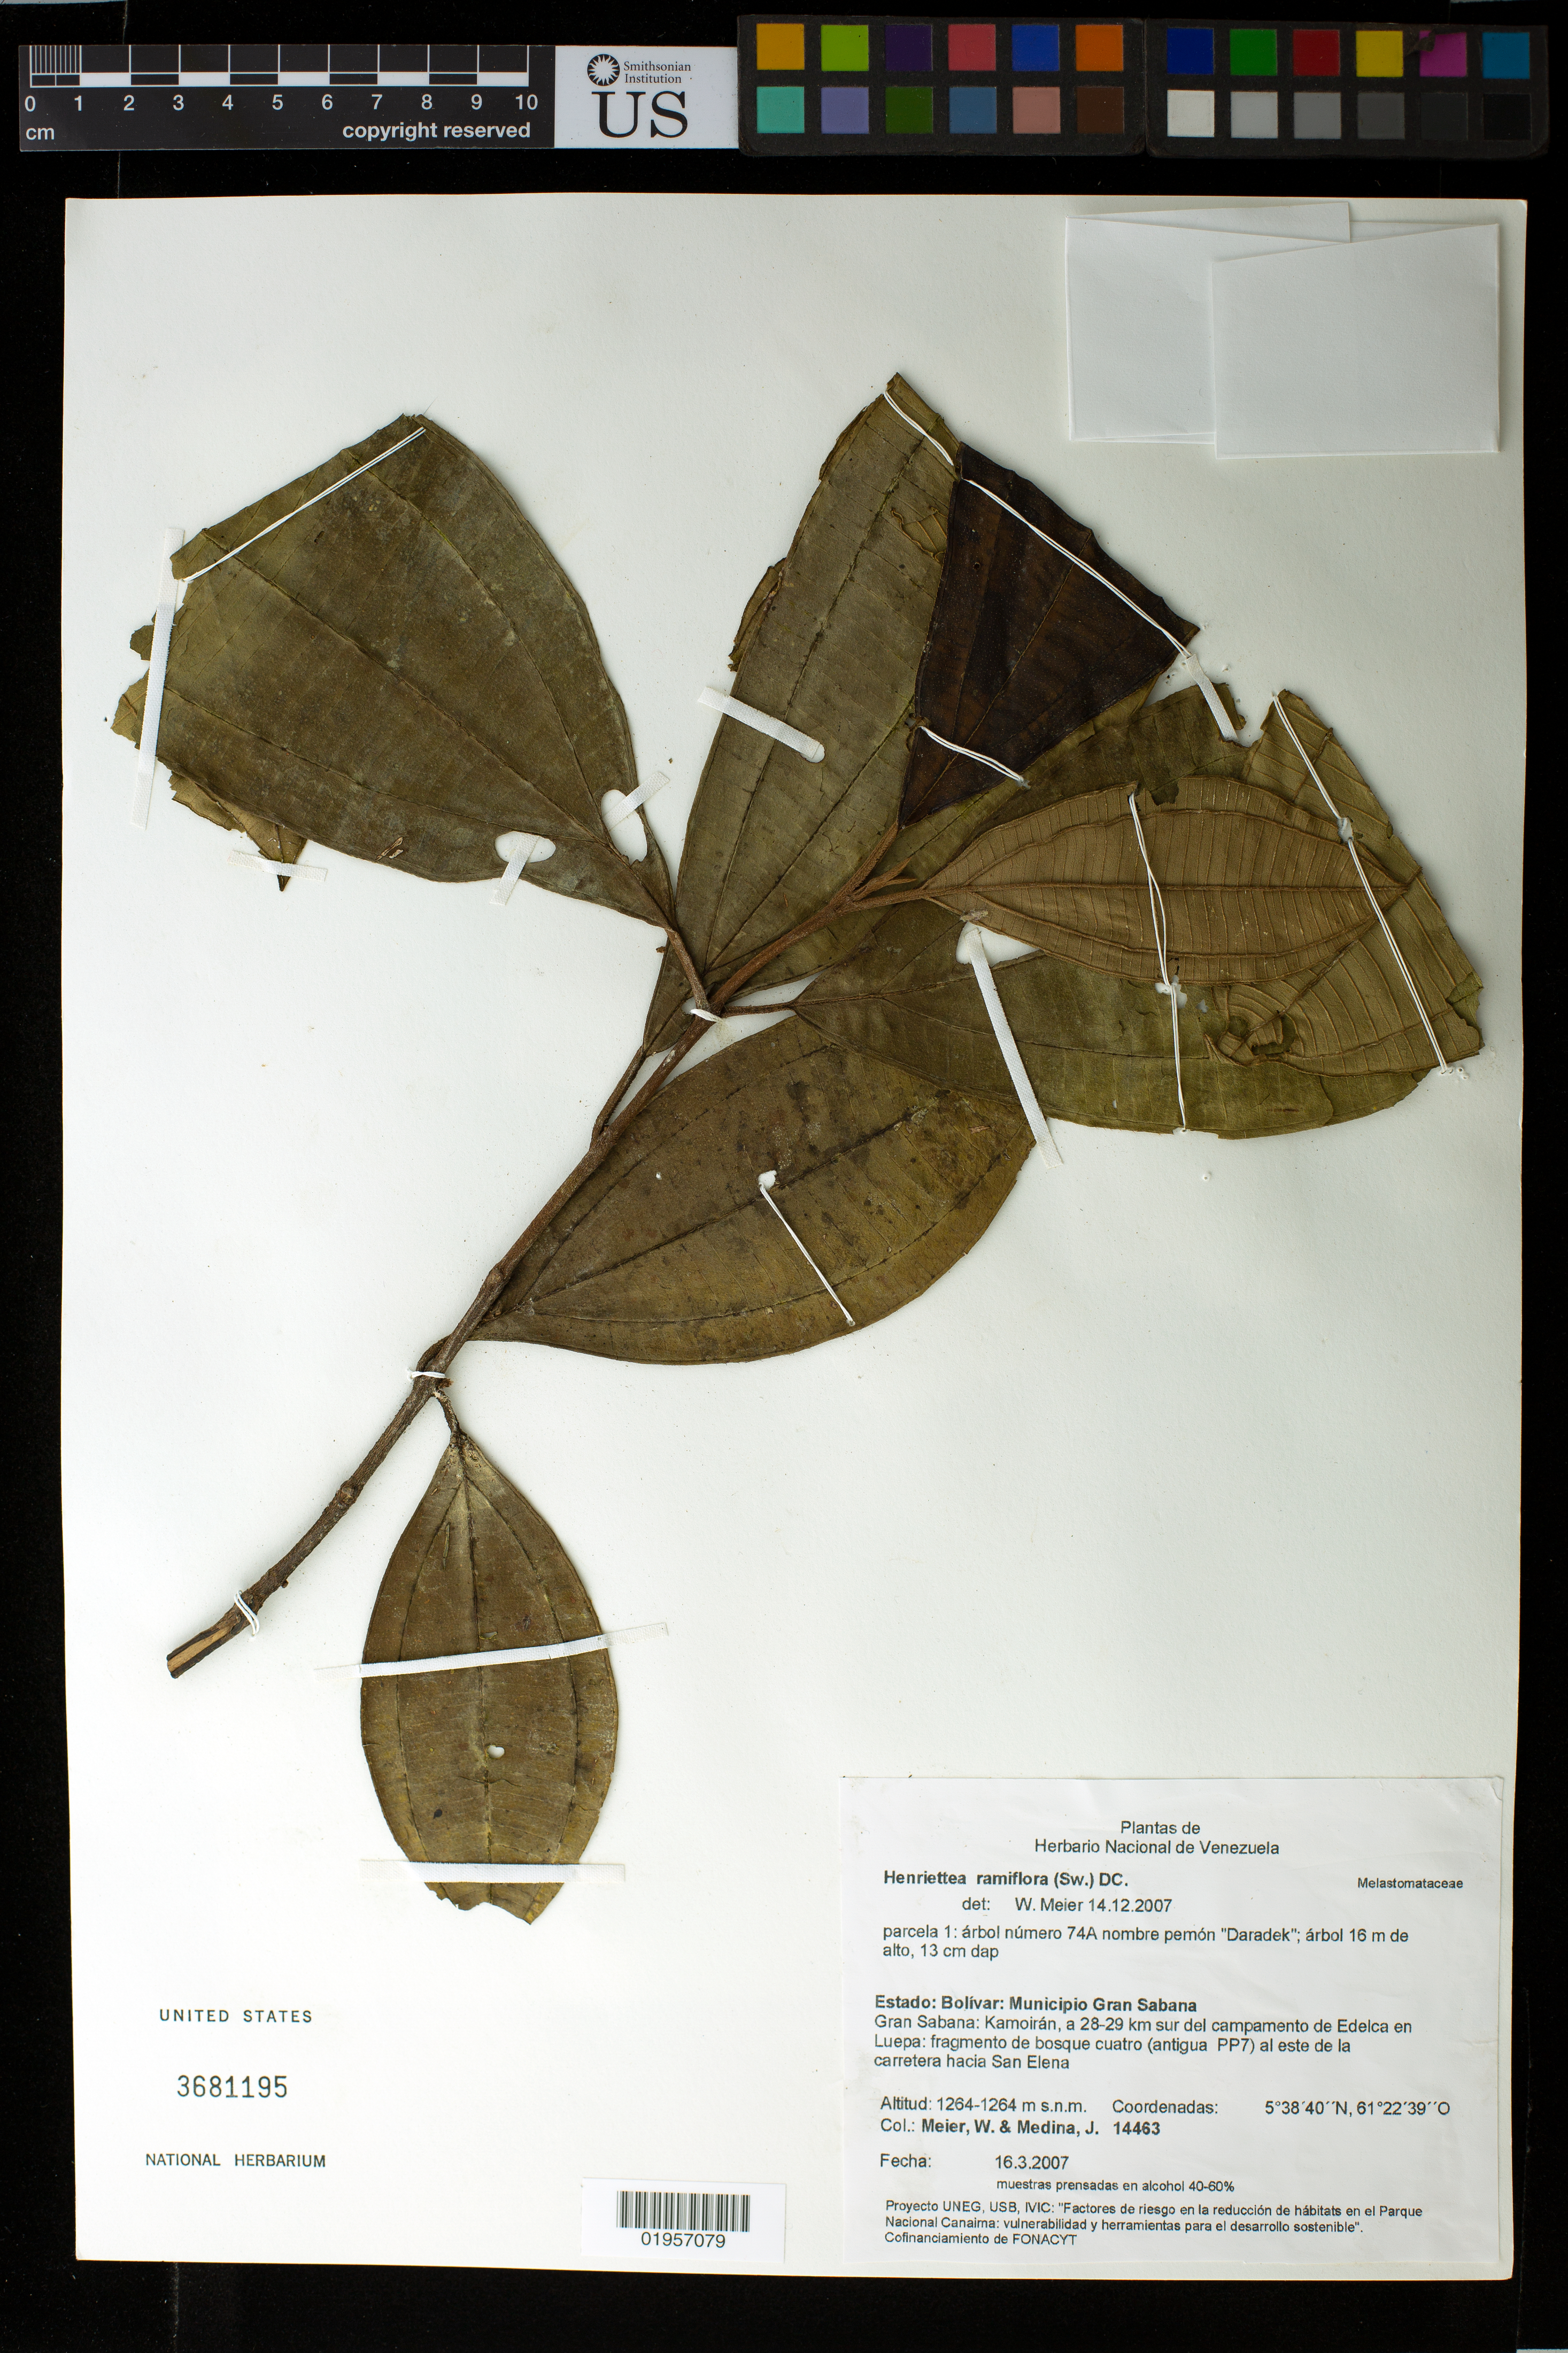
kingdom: Plantae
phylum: Tracheophyta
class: Magnoliopsida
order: Myrtales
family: Melastomataceae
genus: Henriettea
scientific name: Henriettea ramiflora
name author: (Sw.) DC.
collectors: W. Meier & J. Medina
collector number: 14463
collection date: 2007-03-16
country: Venezuela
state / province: Bolívar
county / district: Gran Sabana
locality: Kamoiran, a 28-29 km sur del campamento de Edelca en Luepa: fragmento de bosque cuatro (antigua PP7) al este de la carretera hacia San Elena.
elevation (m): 1264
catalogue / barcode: US 3681195